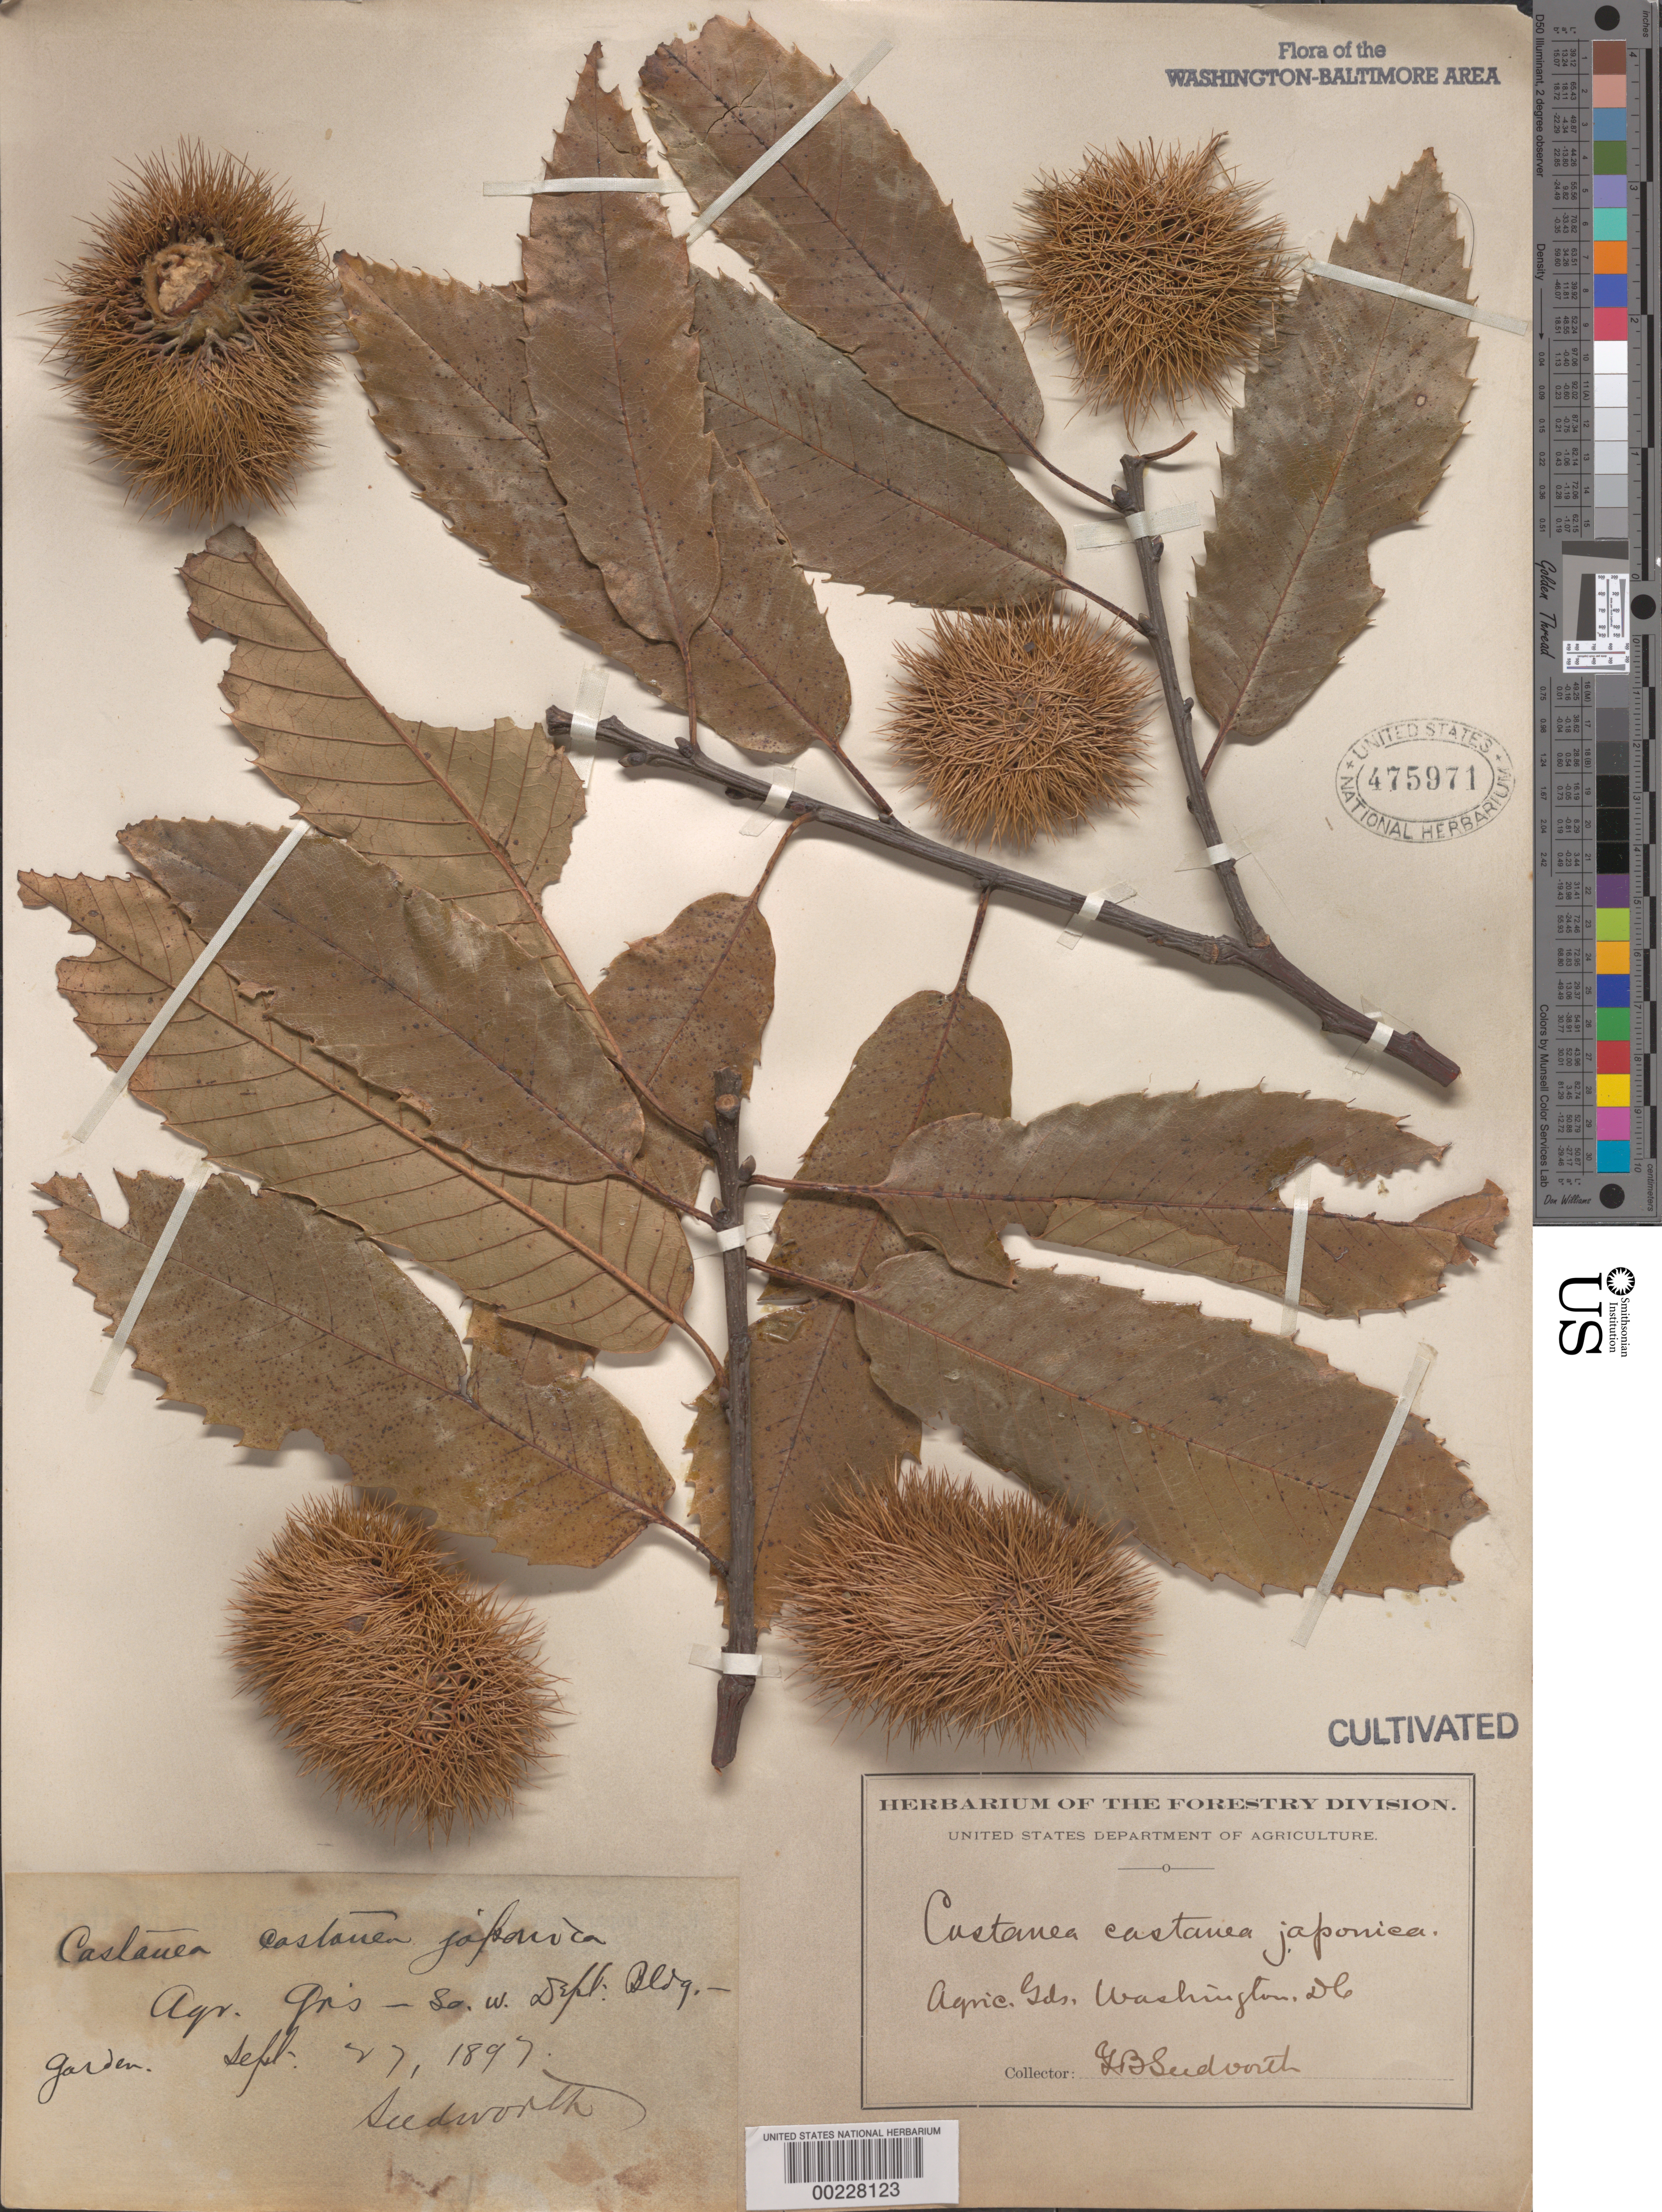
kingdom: Plantae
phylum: Tracheophyta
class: Magnoliopsida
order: Fagales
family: Fagaceae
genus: Castanea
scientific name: Castanea japonica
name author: Blume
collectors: G. B. Sudworth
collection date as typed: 27 Sep 1897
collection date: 1897-09-27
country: United States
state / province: District of Columbia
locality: Agricultural grounds, SW of Dept. Building - garden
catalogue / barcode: US 475971